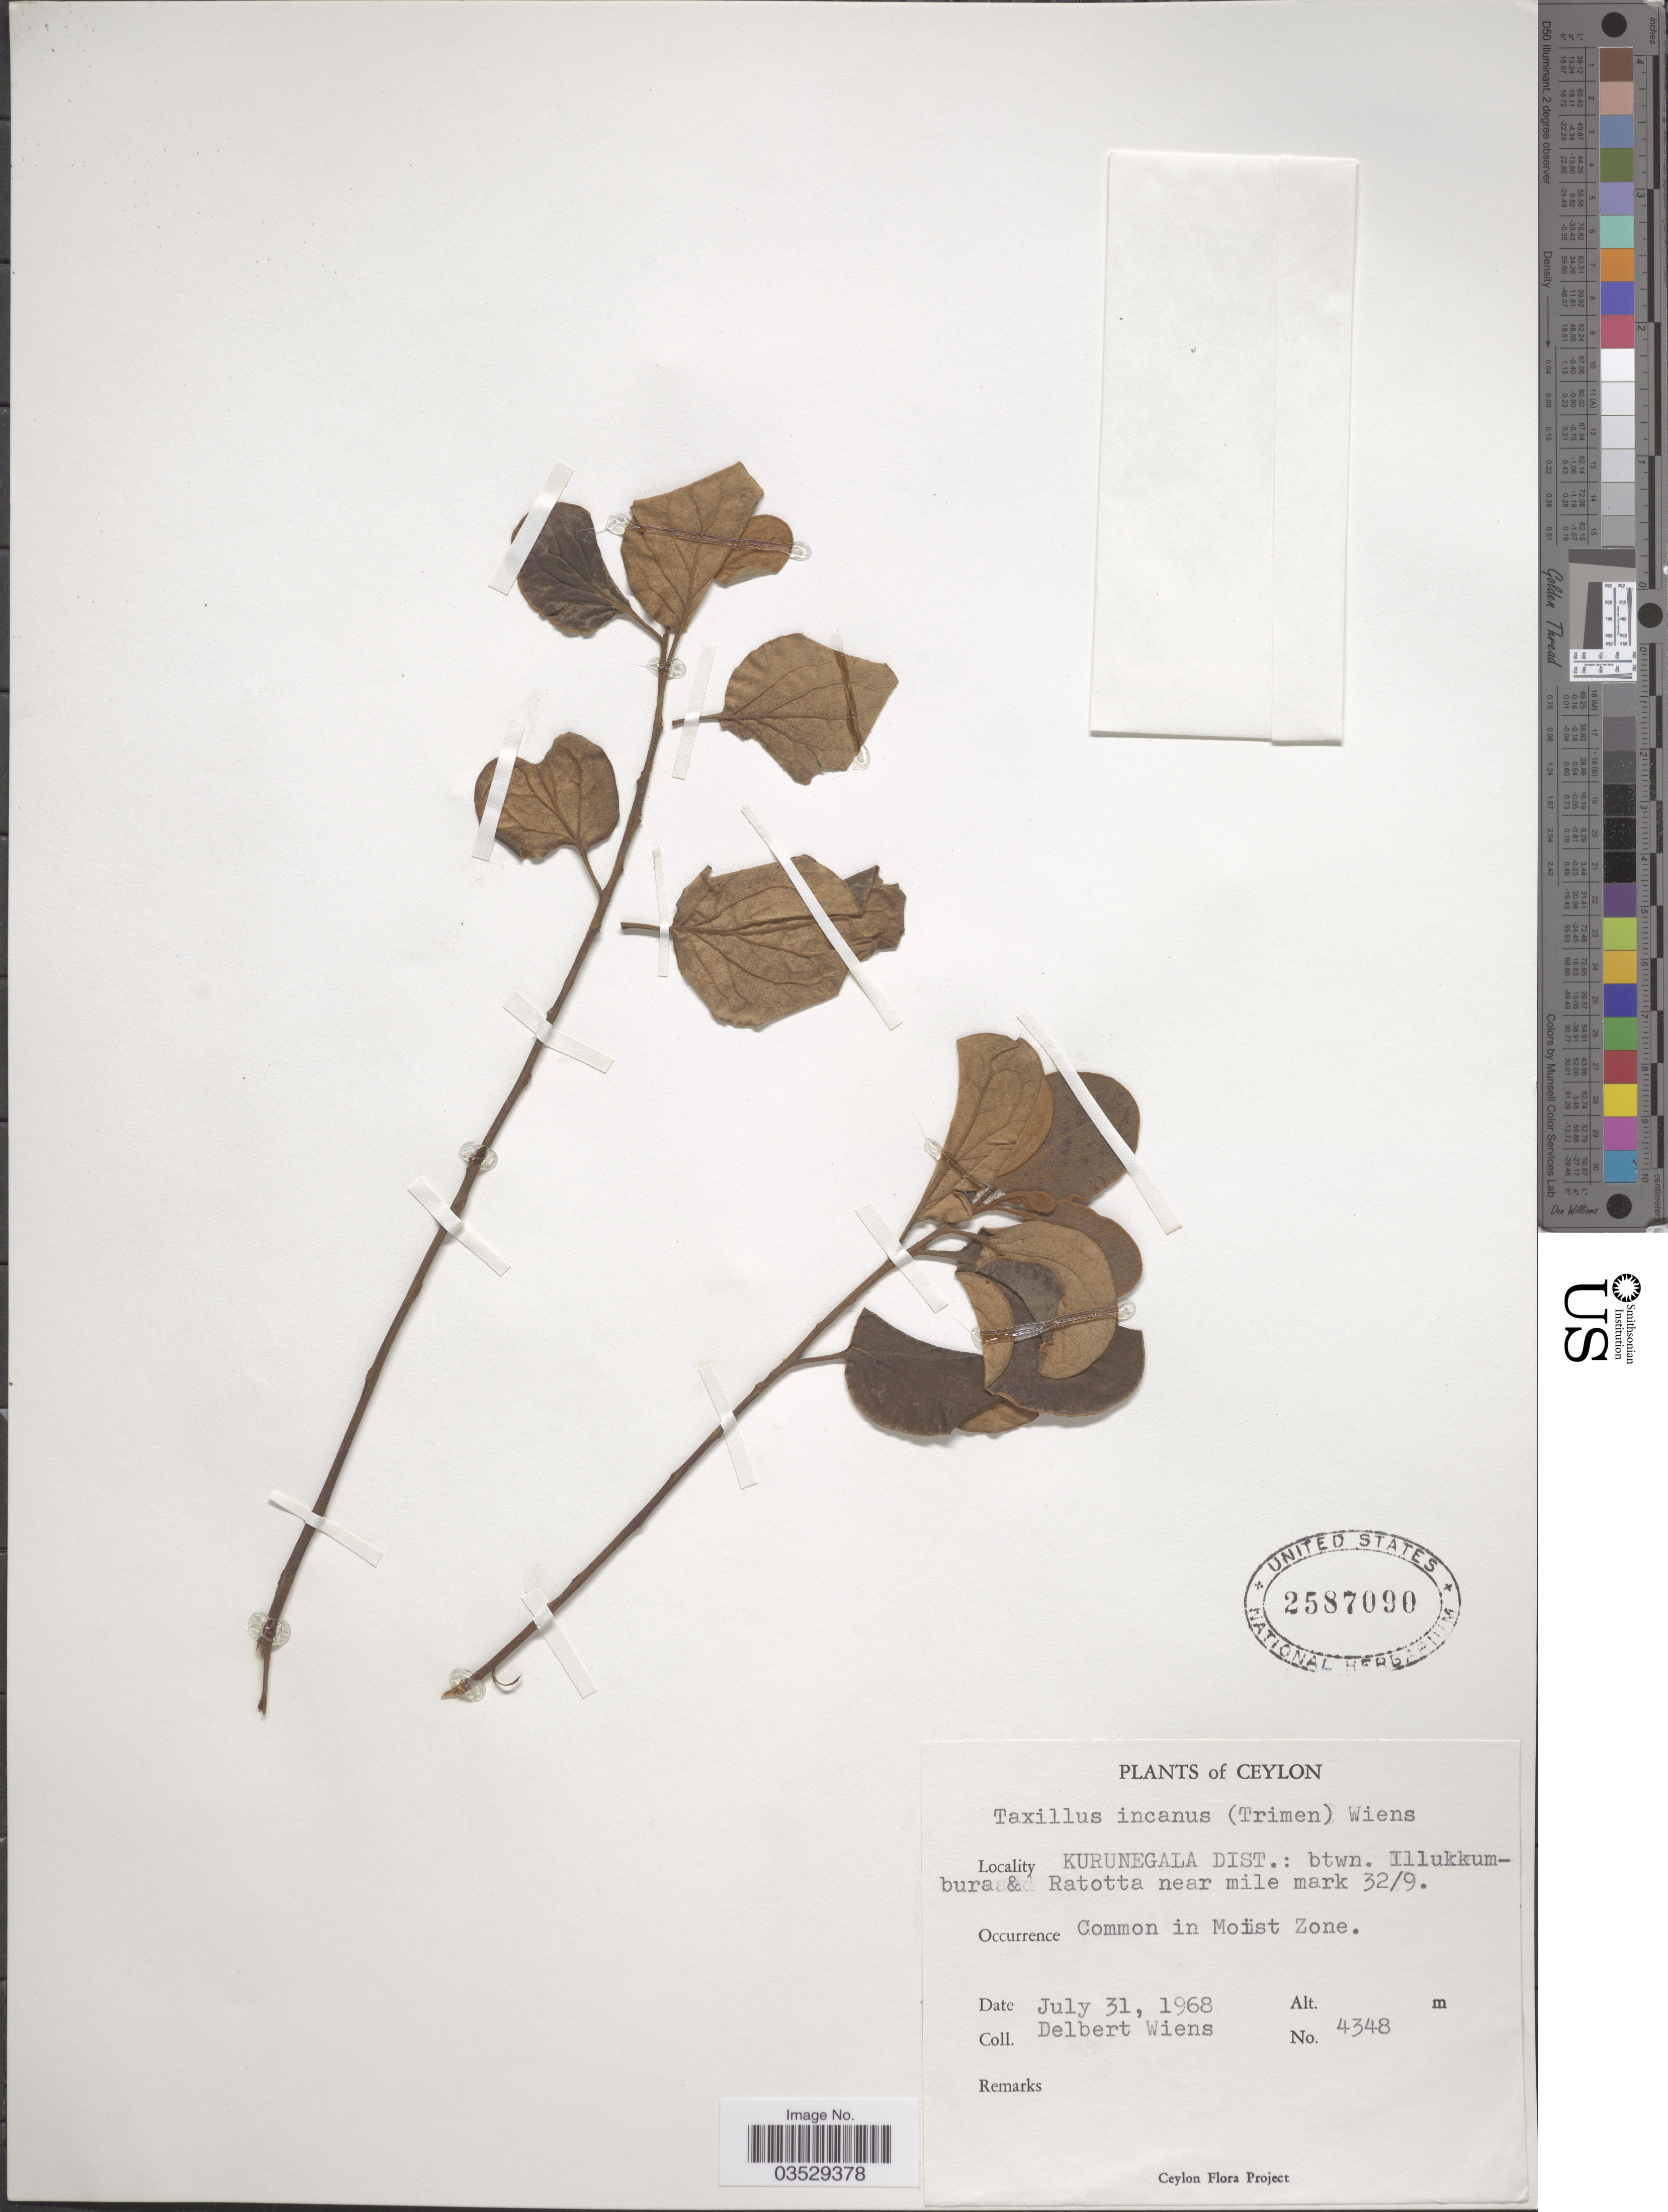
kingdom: Plantae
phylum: Tracheophyta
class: Magnoliopsida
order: Santalales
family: Loranthaceae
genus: Taxillus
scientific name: Taxillus incanus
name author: (Trimen) Wiens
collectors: D. Wiens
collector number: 4348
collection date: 1968-07-31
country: Sri Lanka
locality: Ceylon. Kurunegala Dist.: btwn. Illukkumbura & Ratotta near mile mark 32/9. Common in Moist Zone.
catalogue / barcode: US 2587090